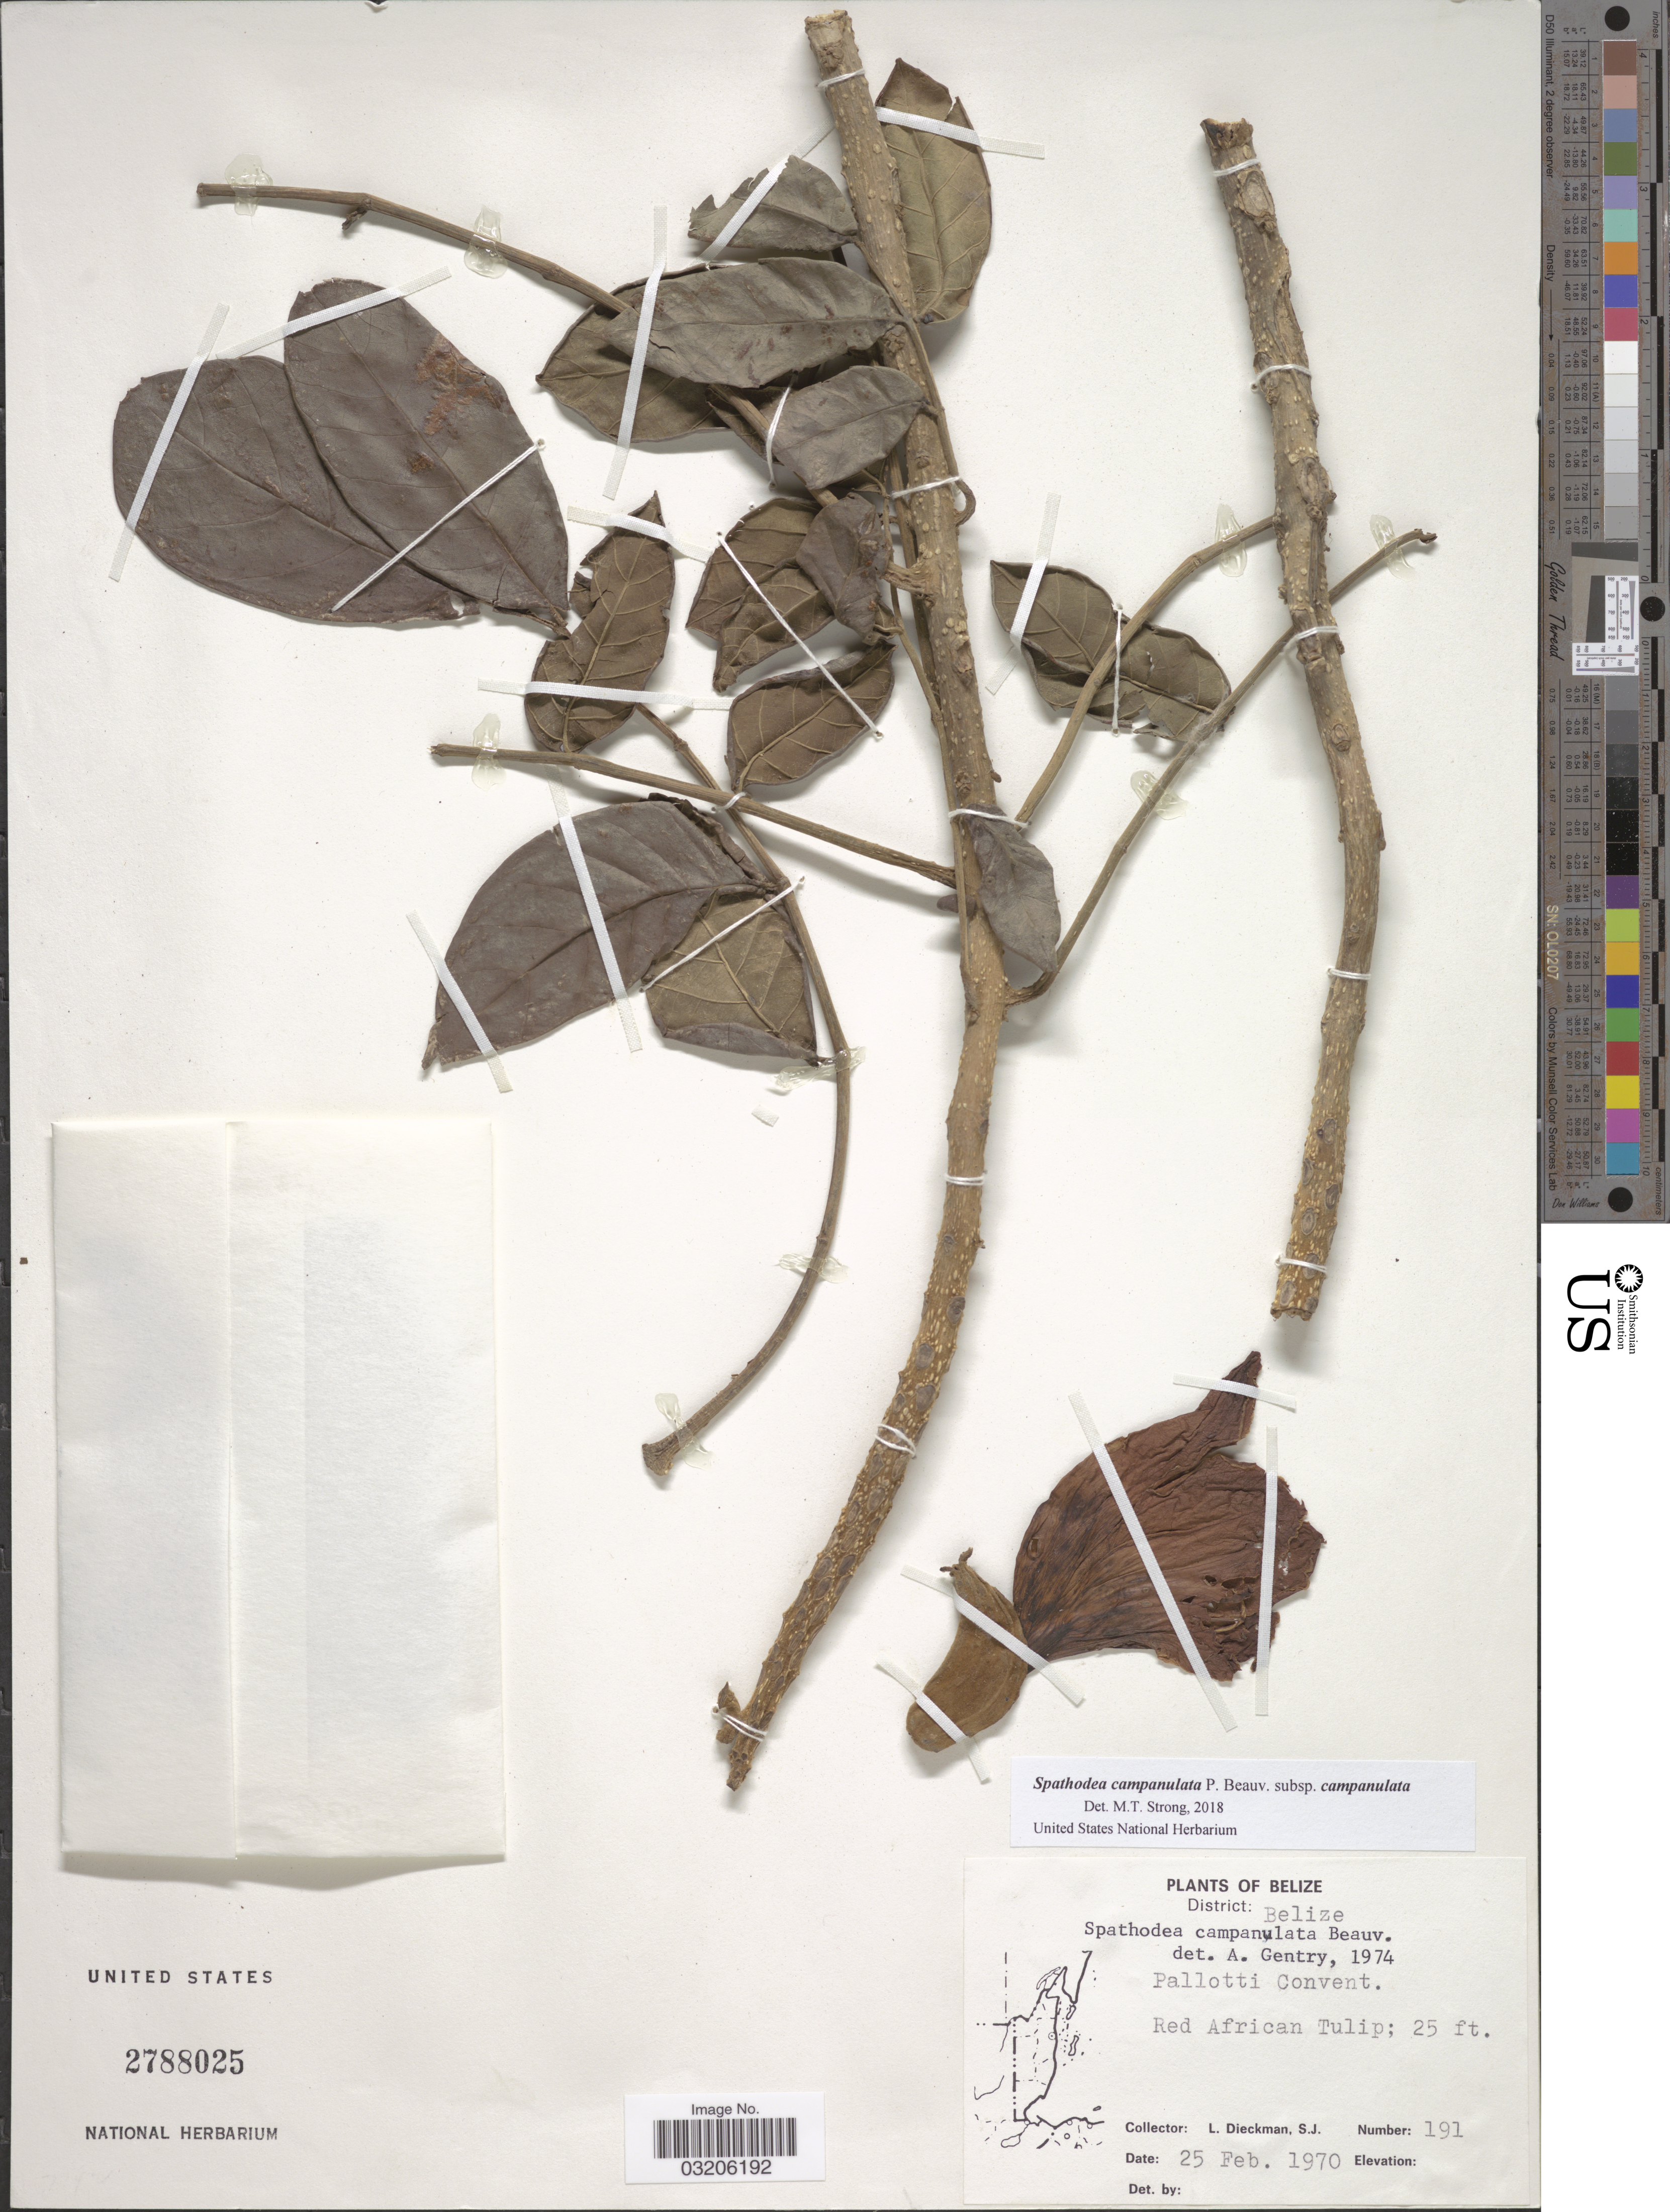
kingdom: Plantae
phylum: Tracheophyta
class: Magnoliopsida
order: Lamiales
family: Bignoniaceae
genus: Spathodea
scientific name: Spathodea campanulata subsp. campanulata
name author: P. Beauv.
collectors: L. Dieckman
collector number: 191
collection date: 1970-02-25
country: Belize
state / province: Belize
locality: District: Belize.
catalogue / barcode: US 2788025